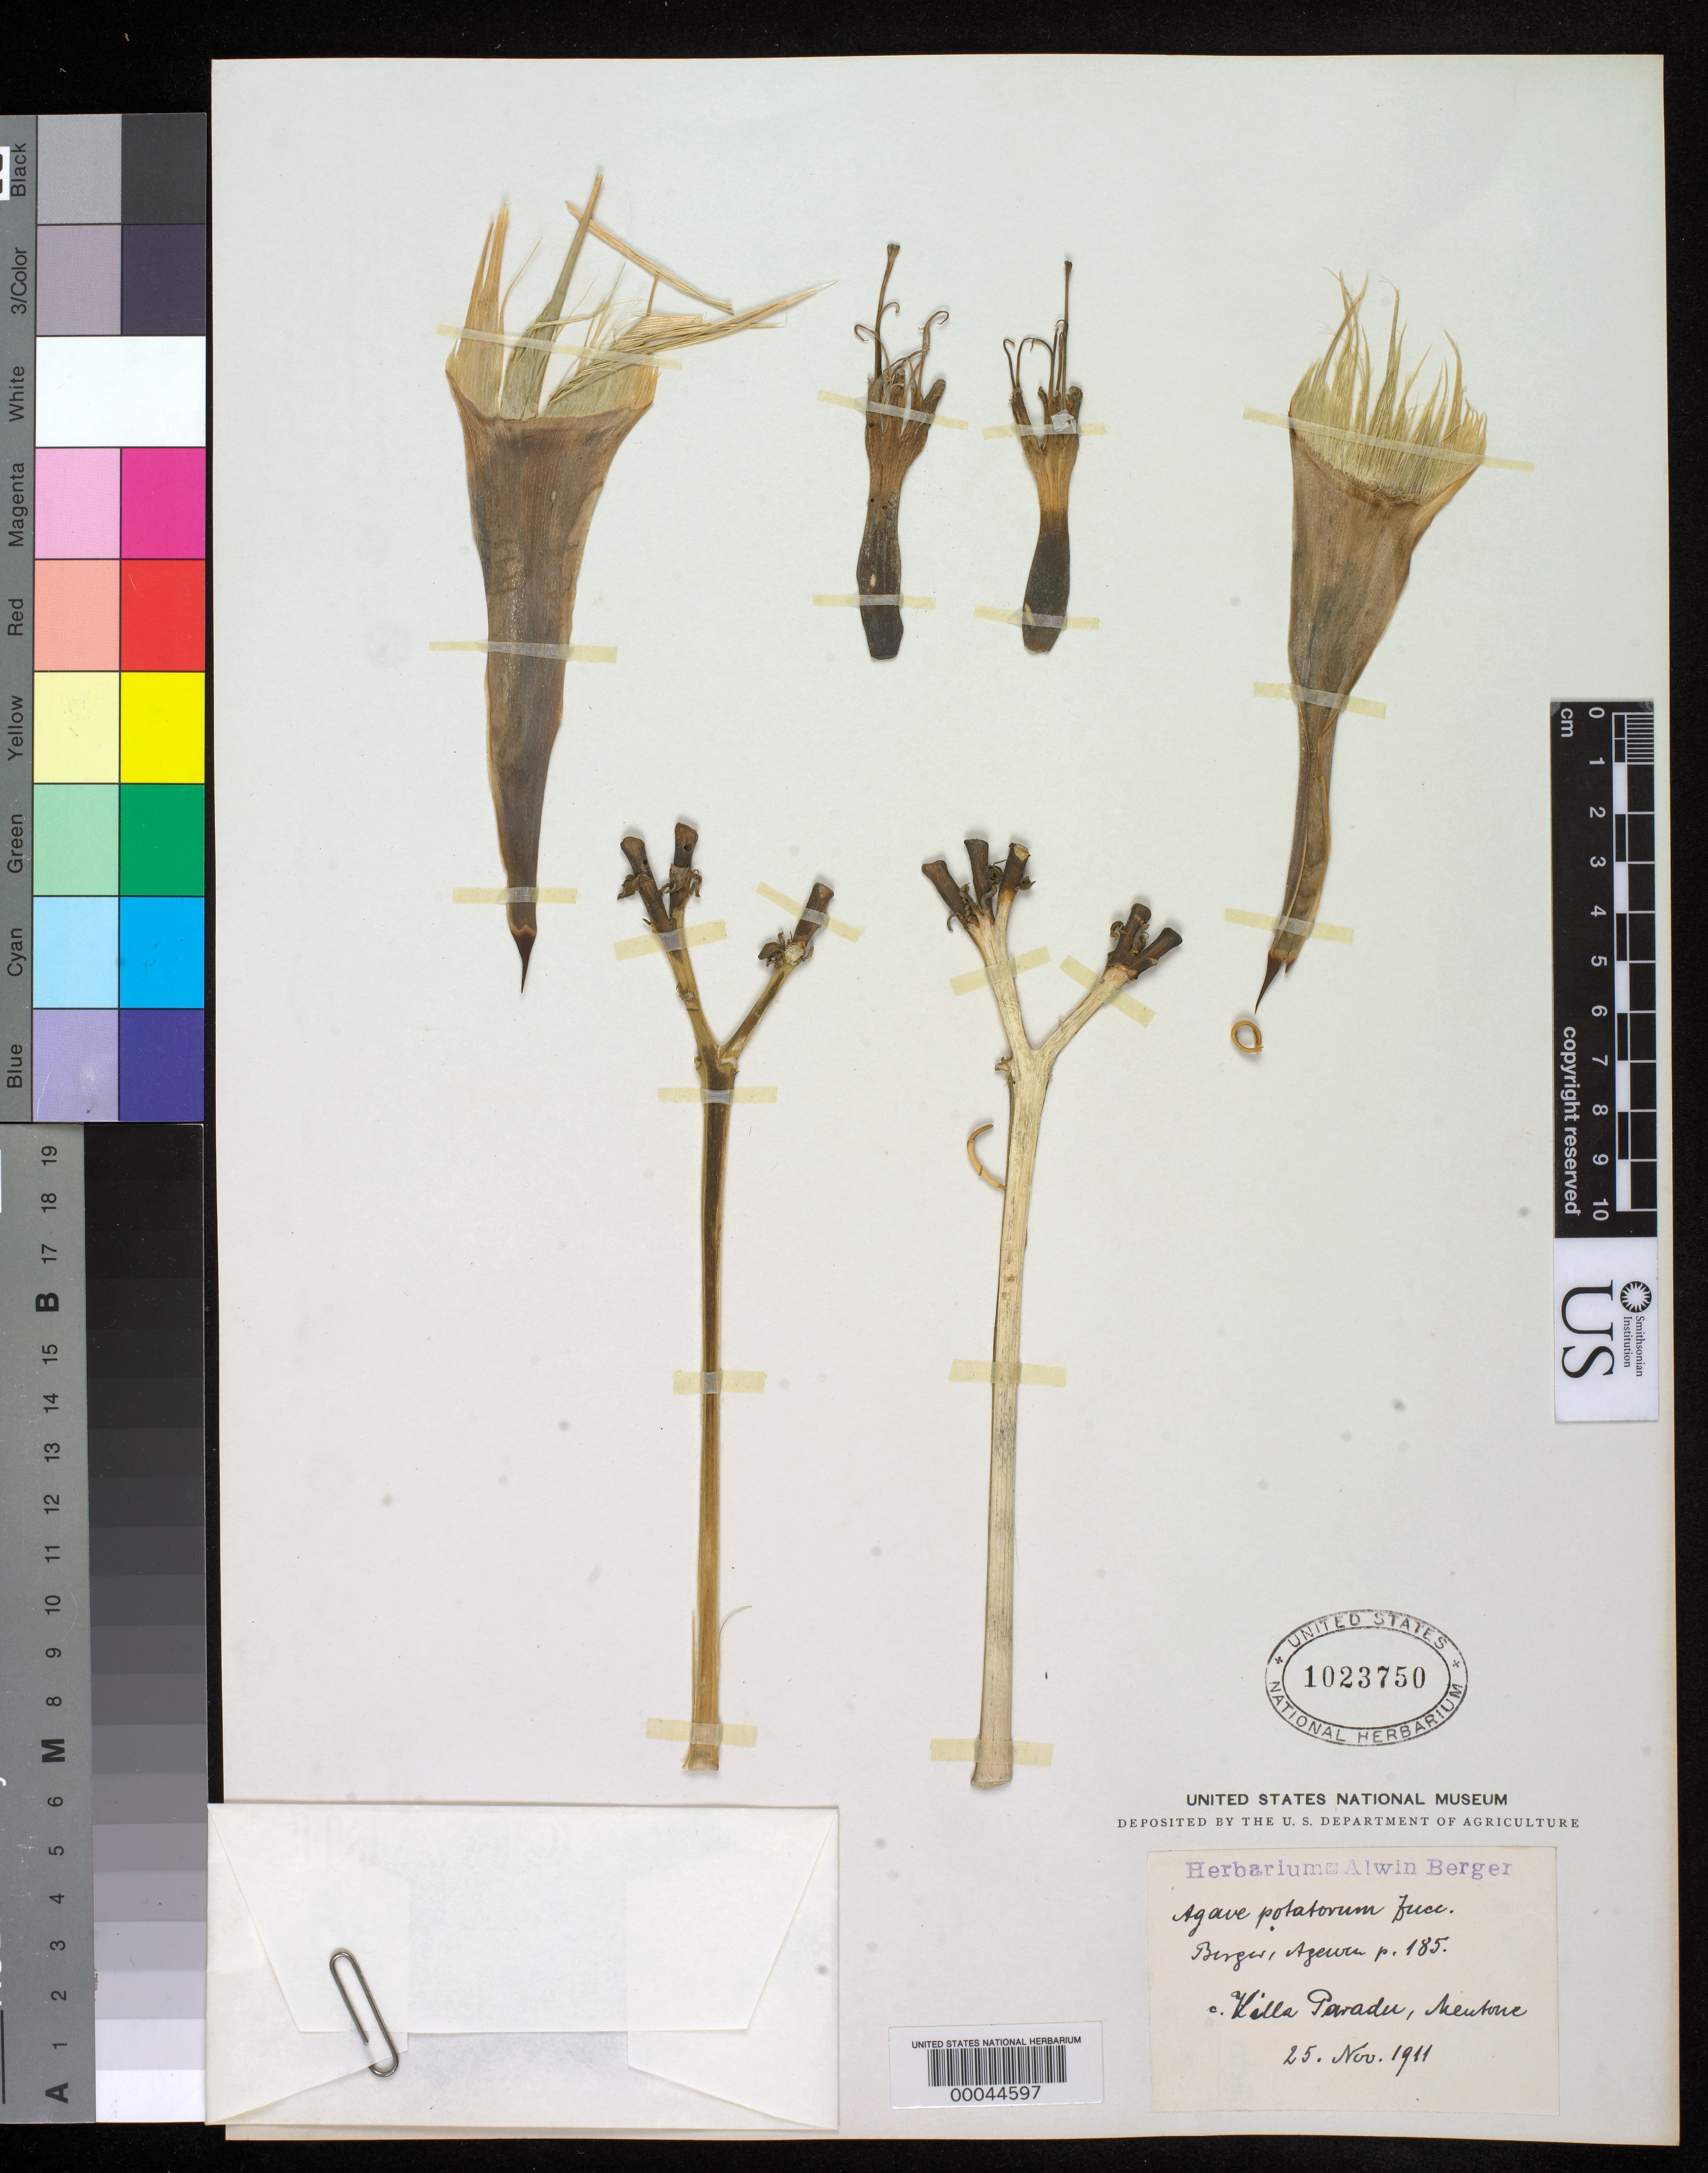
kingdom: Plantae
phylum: Tracheophyta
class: Liliopsida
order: Asparagales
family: Asparagaceae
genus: Agave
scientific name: Agave potatorum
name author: Zucc.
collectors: ex herb. A. Berger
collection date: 1909-06-02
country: Mexico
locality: Cultivated at La Mortola, Italy.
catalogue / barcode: US 1023750